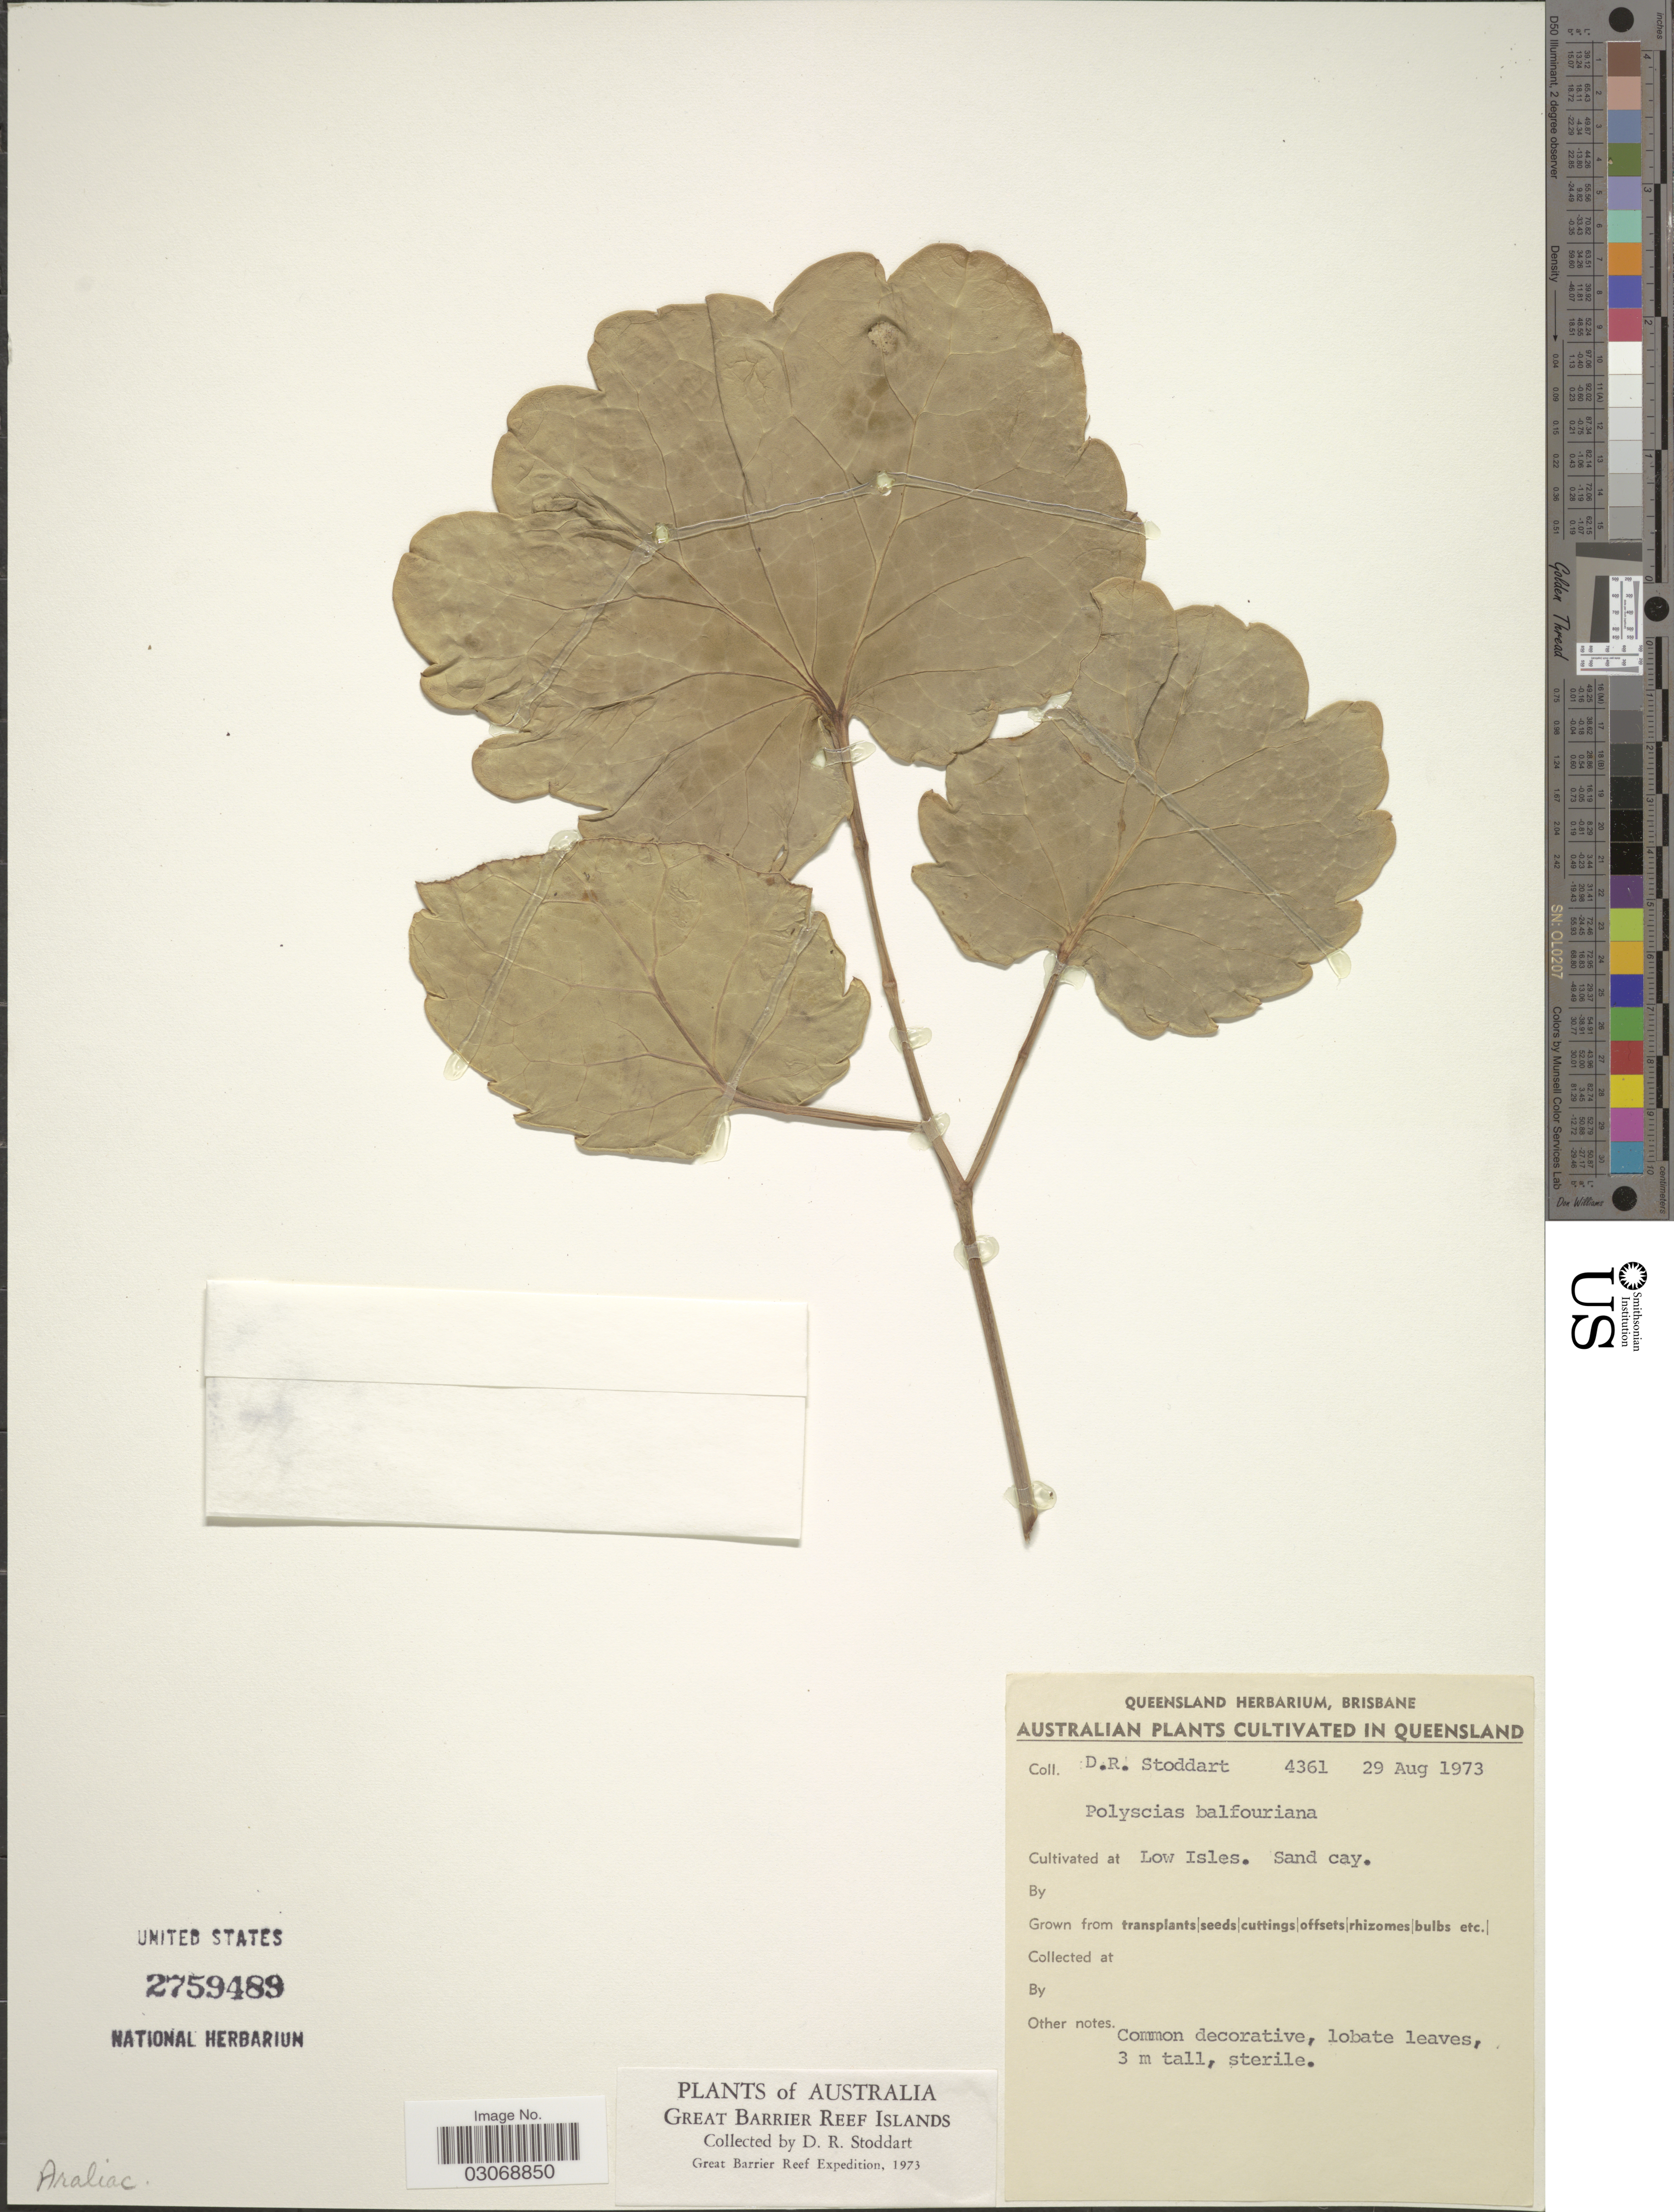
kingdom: Plantae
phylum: Tracheophyta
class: Magnoliopsida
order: Apiales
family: Araliaceae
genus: Polyscias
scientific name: Polyscias balfouriana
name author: (André) L.H. Bailey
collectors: D. R. Stoddart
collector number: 4361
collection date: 1973-08-29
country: Australia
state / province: Queensland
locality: Low Isles. Sand cay. Great Barrier Reef Island.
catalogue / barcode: US 2759489